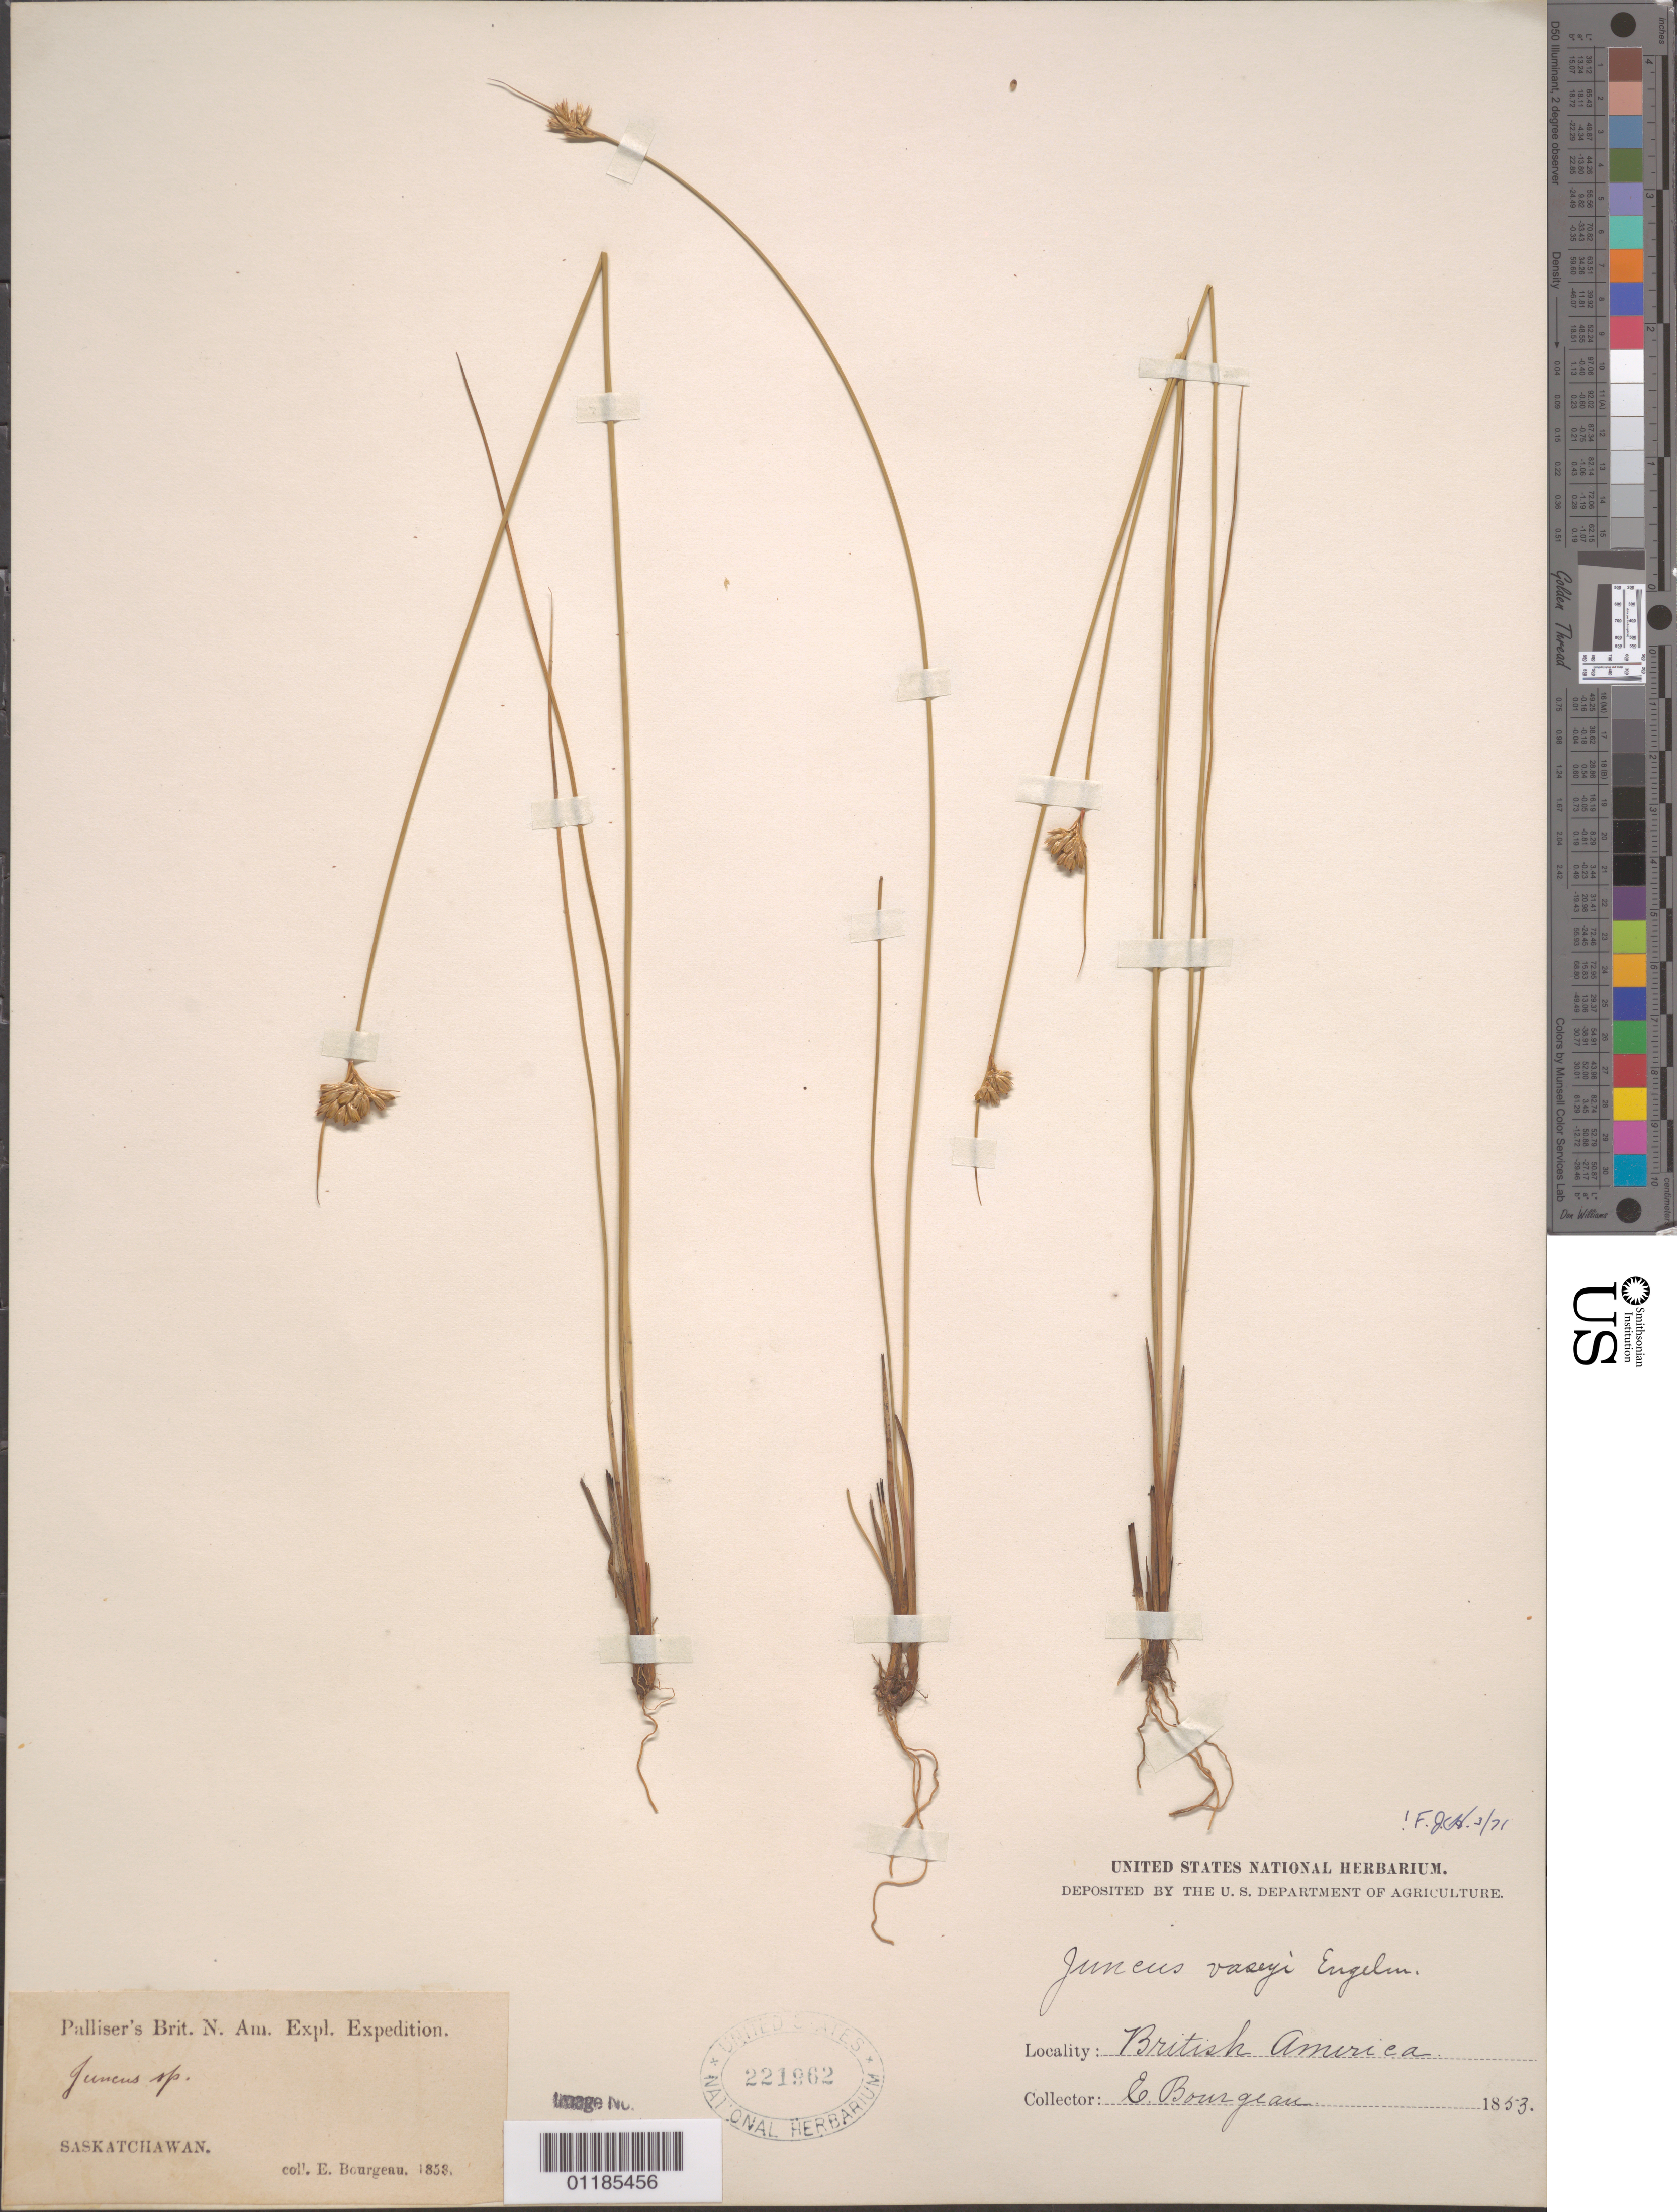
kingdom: Plantae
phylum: Tracheophyta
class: Liliopsida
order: Poales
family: Juncaceae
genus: Juncus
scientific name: Juncus vaseyi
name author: Engelm.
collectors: E. Bourgeau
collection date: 1853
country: Canada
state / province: Saskatchewan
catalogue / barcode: US 221962